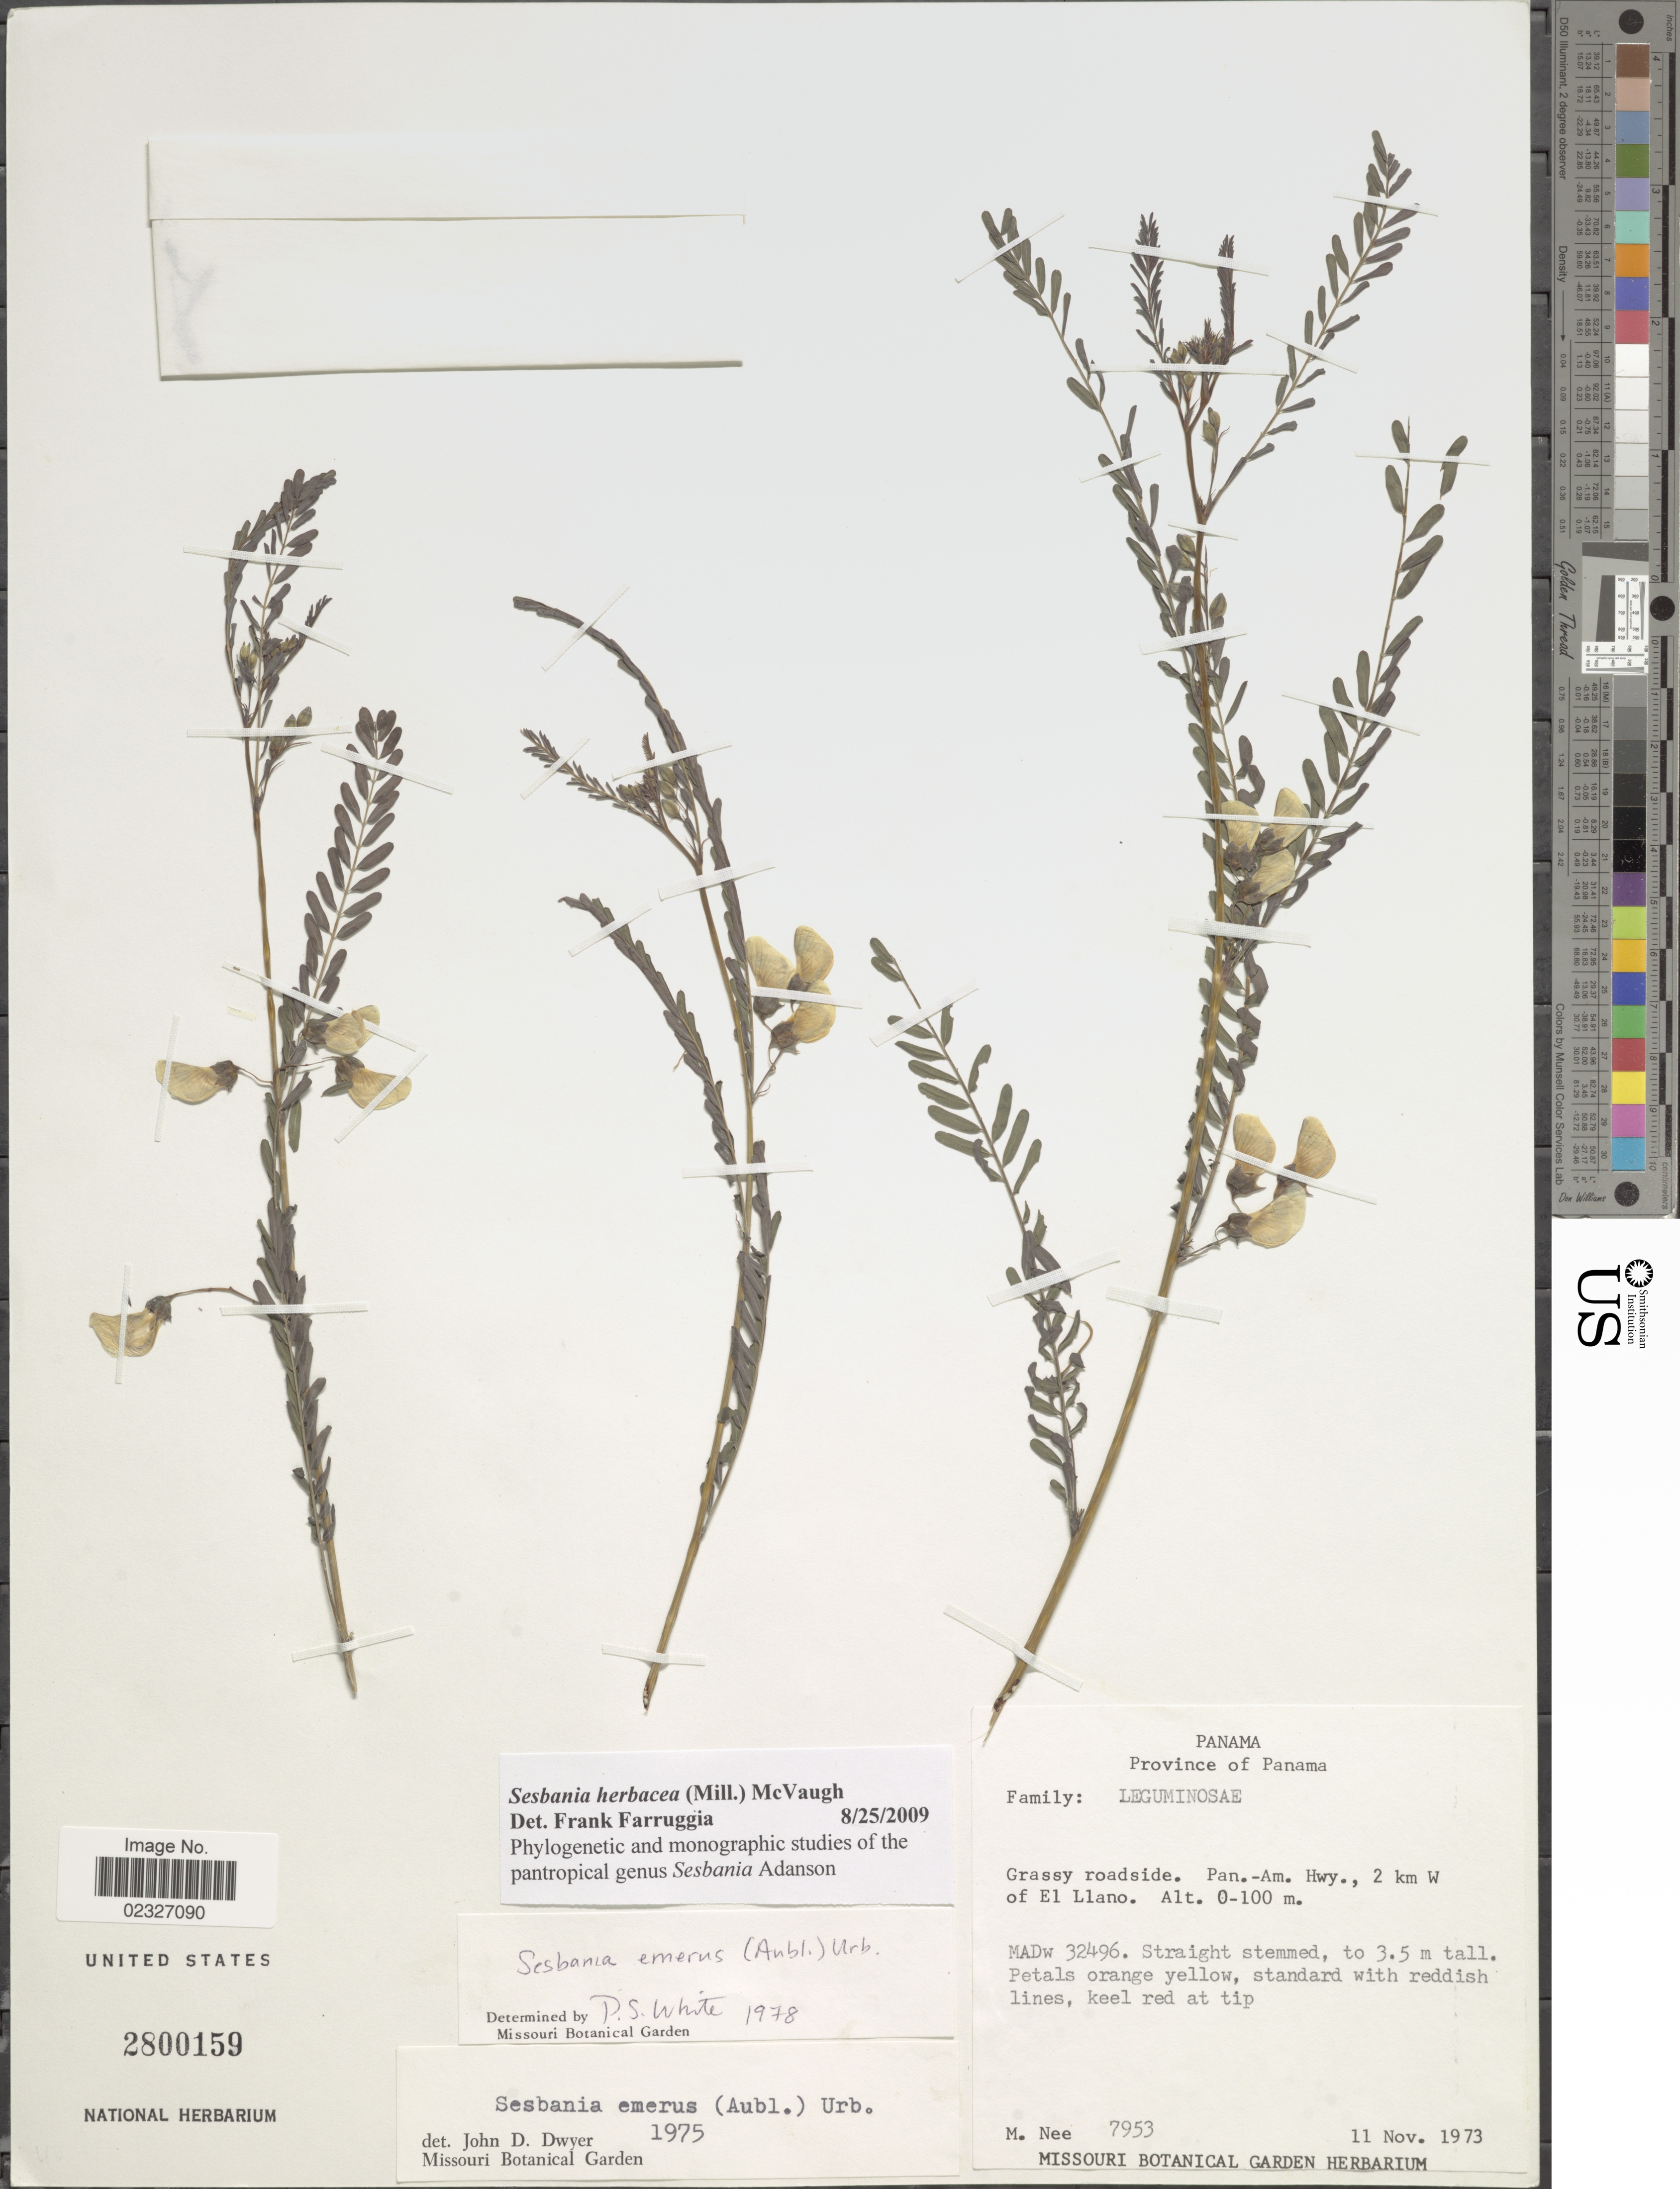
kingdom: Plantae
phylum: Tracheophyta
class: Magnoliopsida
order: Fabales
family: Fabaceae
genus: Sesbania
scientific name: Sesbania herbacea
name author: (Mill.) McVaugh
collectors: M. Nee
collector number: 7953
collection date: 1973-11-11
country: Panama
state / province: Panamá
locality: Grassy roadside. Pan-Am. Hwy., 2 km W of El Llano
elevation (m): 0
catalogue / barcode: US 2800159